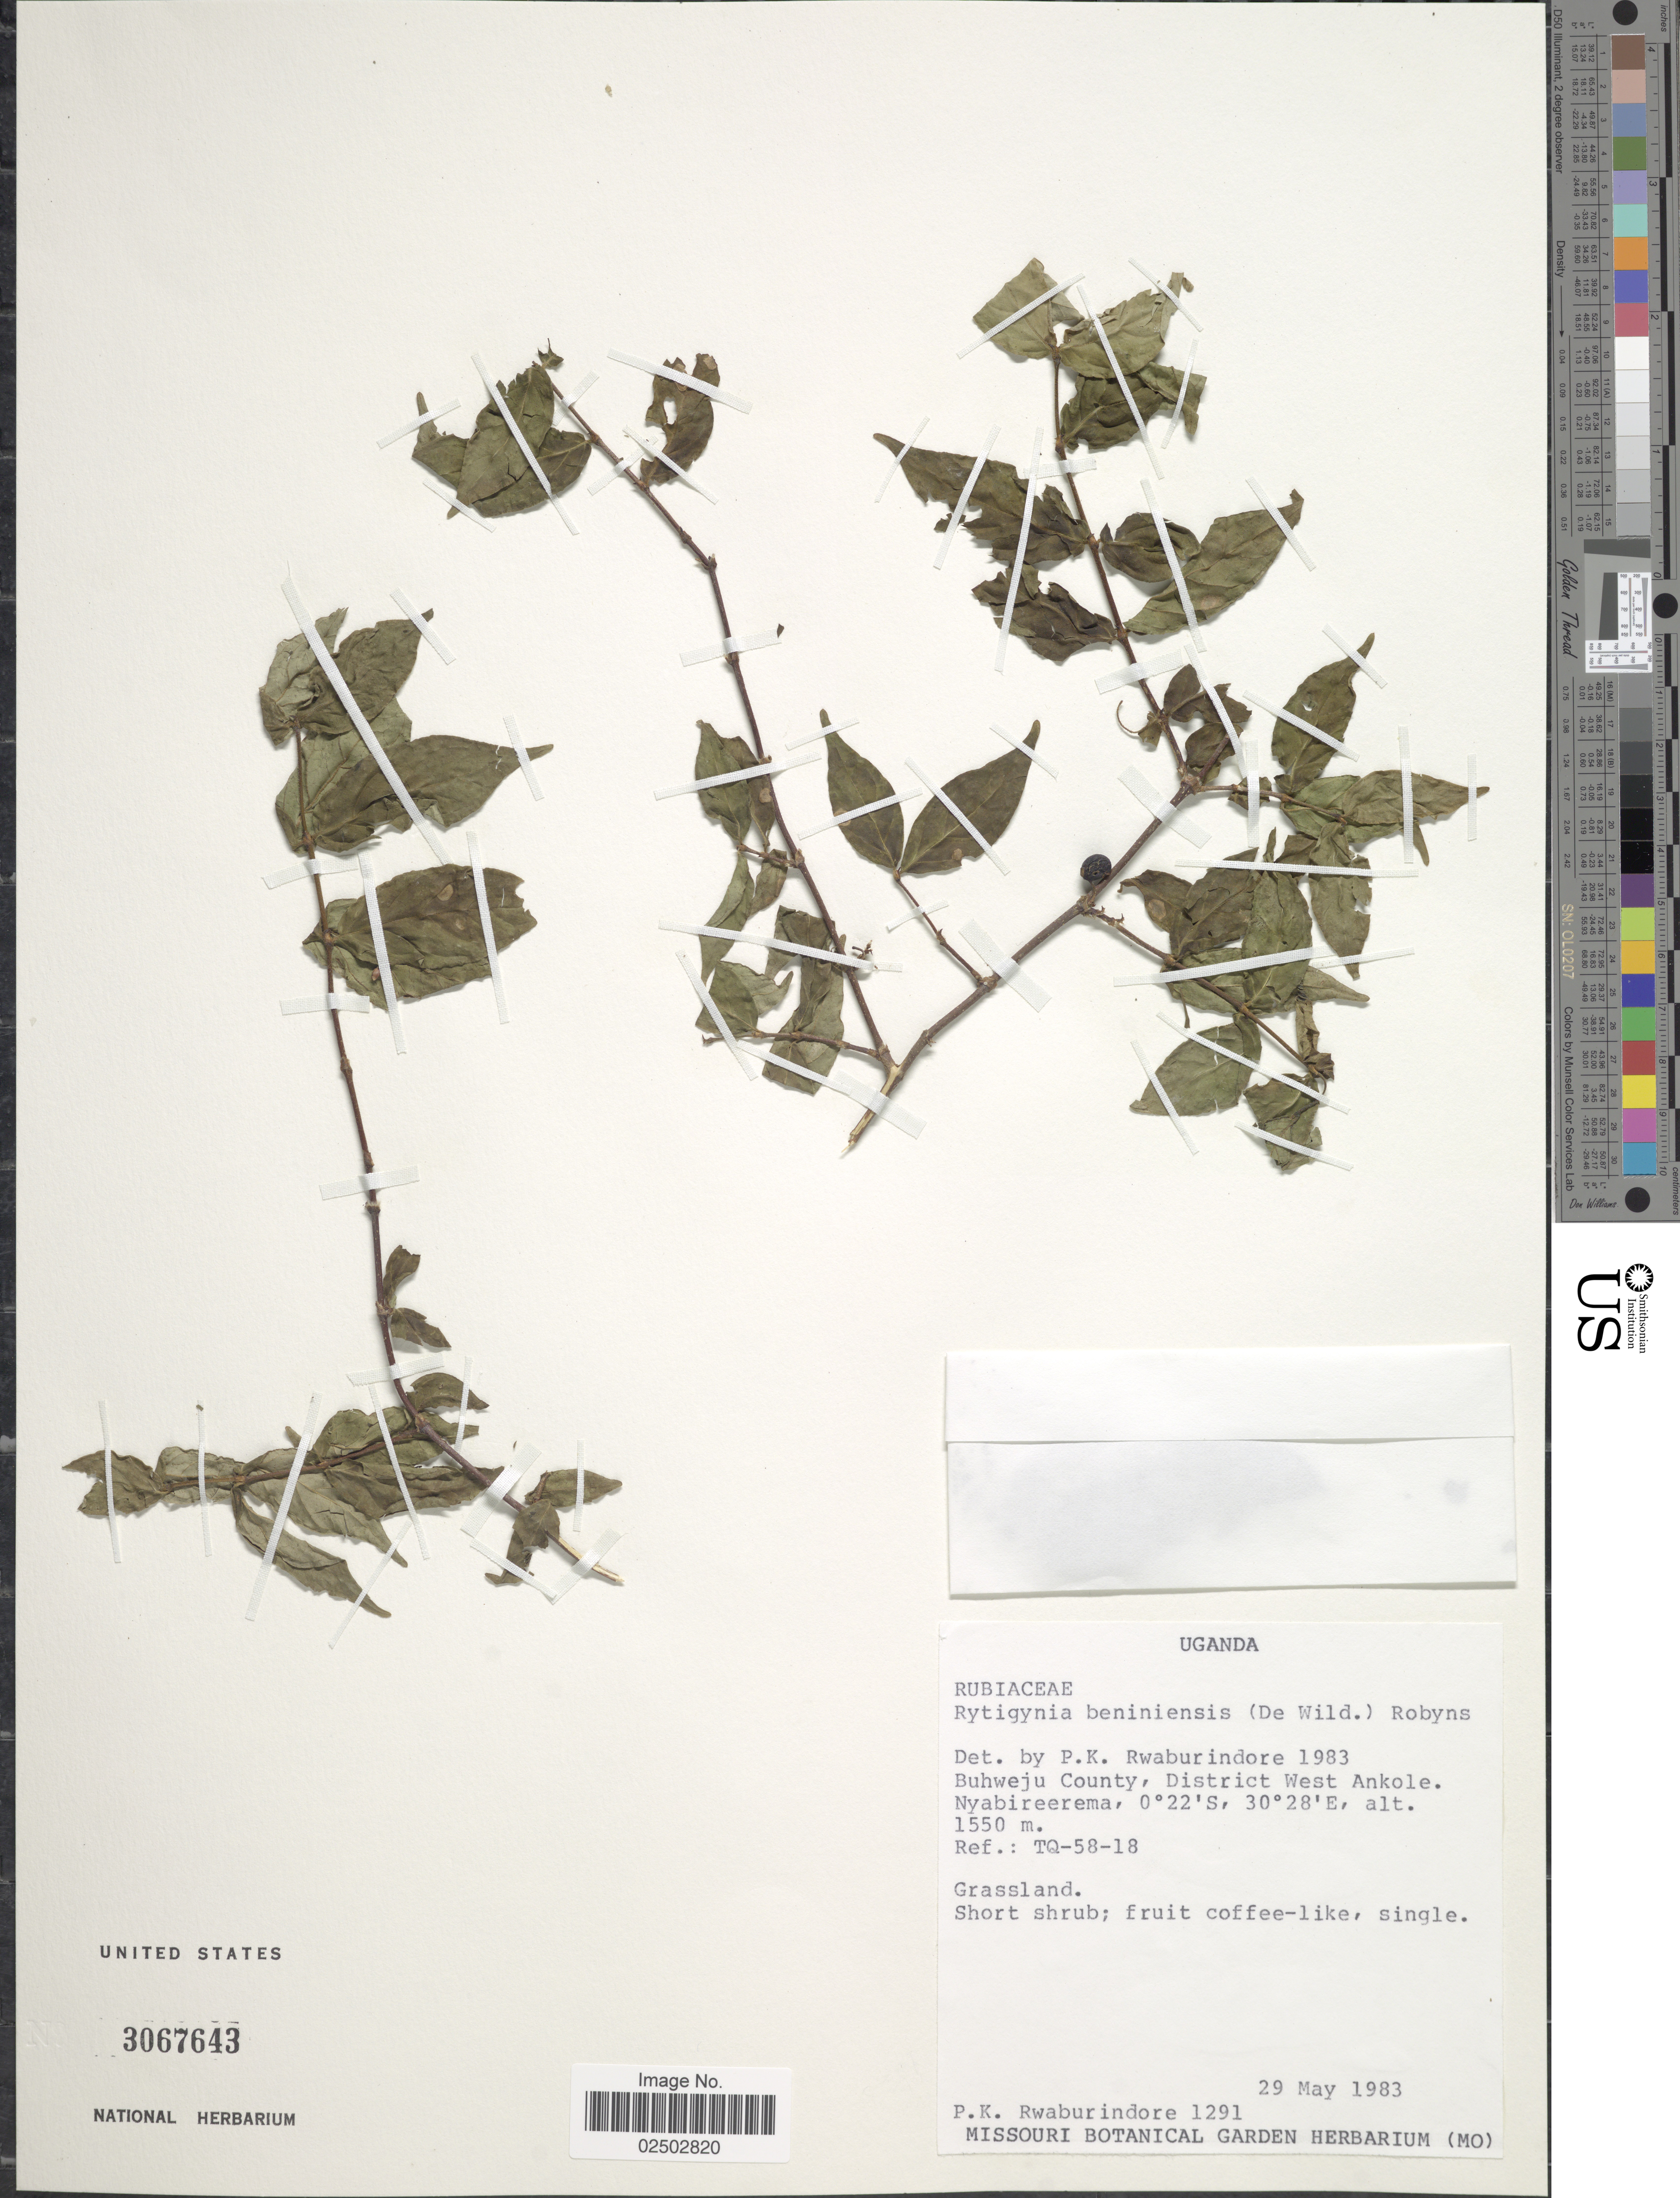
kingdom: Plantae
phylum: Tracheophyta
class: Magnoliopsida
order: Gentianales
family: Rubiaceae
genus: Rytigynia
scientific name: Rytigynia beniensis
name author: (De Wild.) Robyns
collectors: P. Rwaburindore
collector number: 1291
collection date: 1983-05-29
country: Uganda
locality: Buhweju County, District West Ankole, Nyabireerema, Ref.: TQ-58-18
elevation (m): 1550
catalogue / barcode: US 3067643